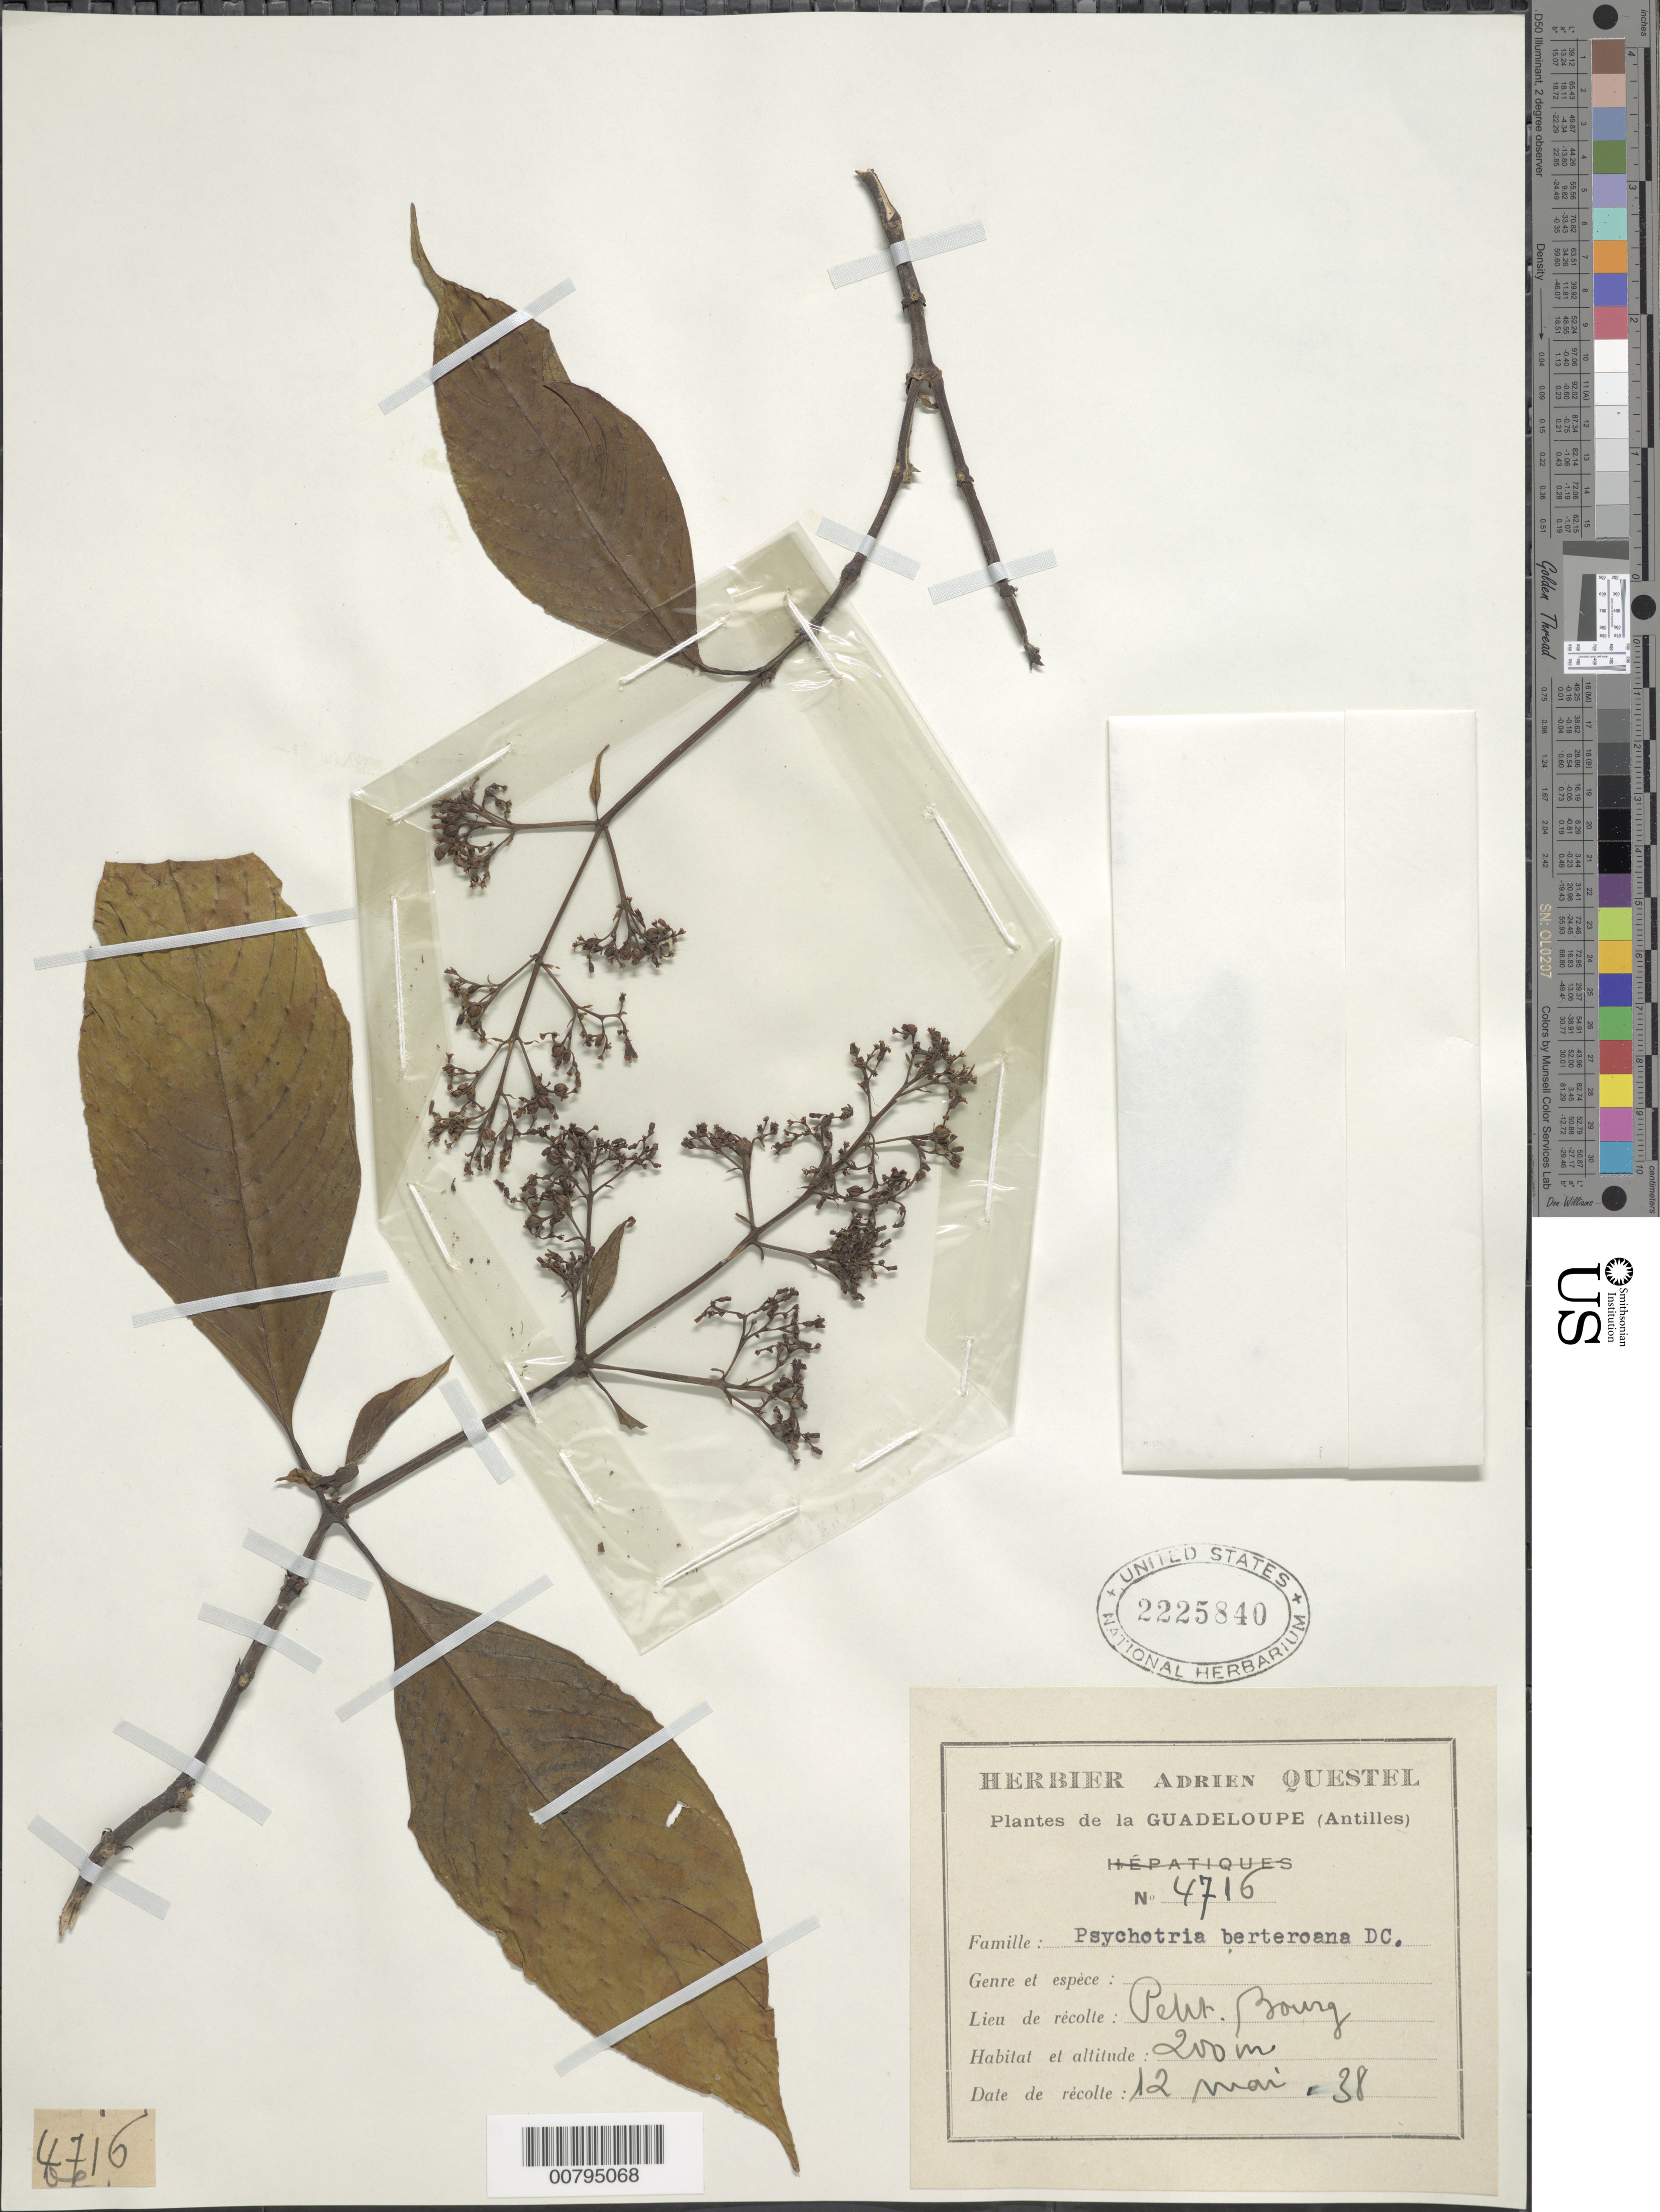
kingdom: Plantae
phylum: Tracheophyta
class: Magnoliopsida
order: Gentianales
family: Rubiaceae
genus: Psychotria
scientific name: Psychotria berteroana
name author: DC.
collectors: A. Questel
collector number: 4716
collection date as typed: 12 May 1938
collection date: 1938-05-12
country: Guadeloupe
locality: Peut (sp.?).Bourg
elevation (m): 200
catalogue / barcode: US 2225840